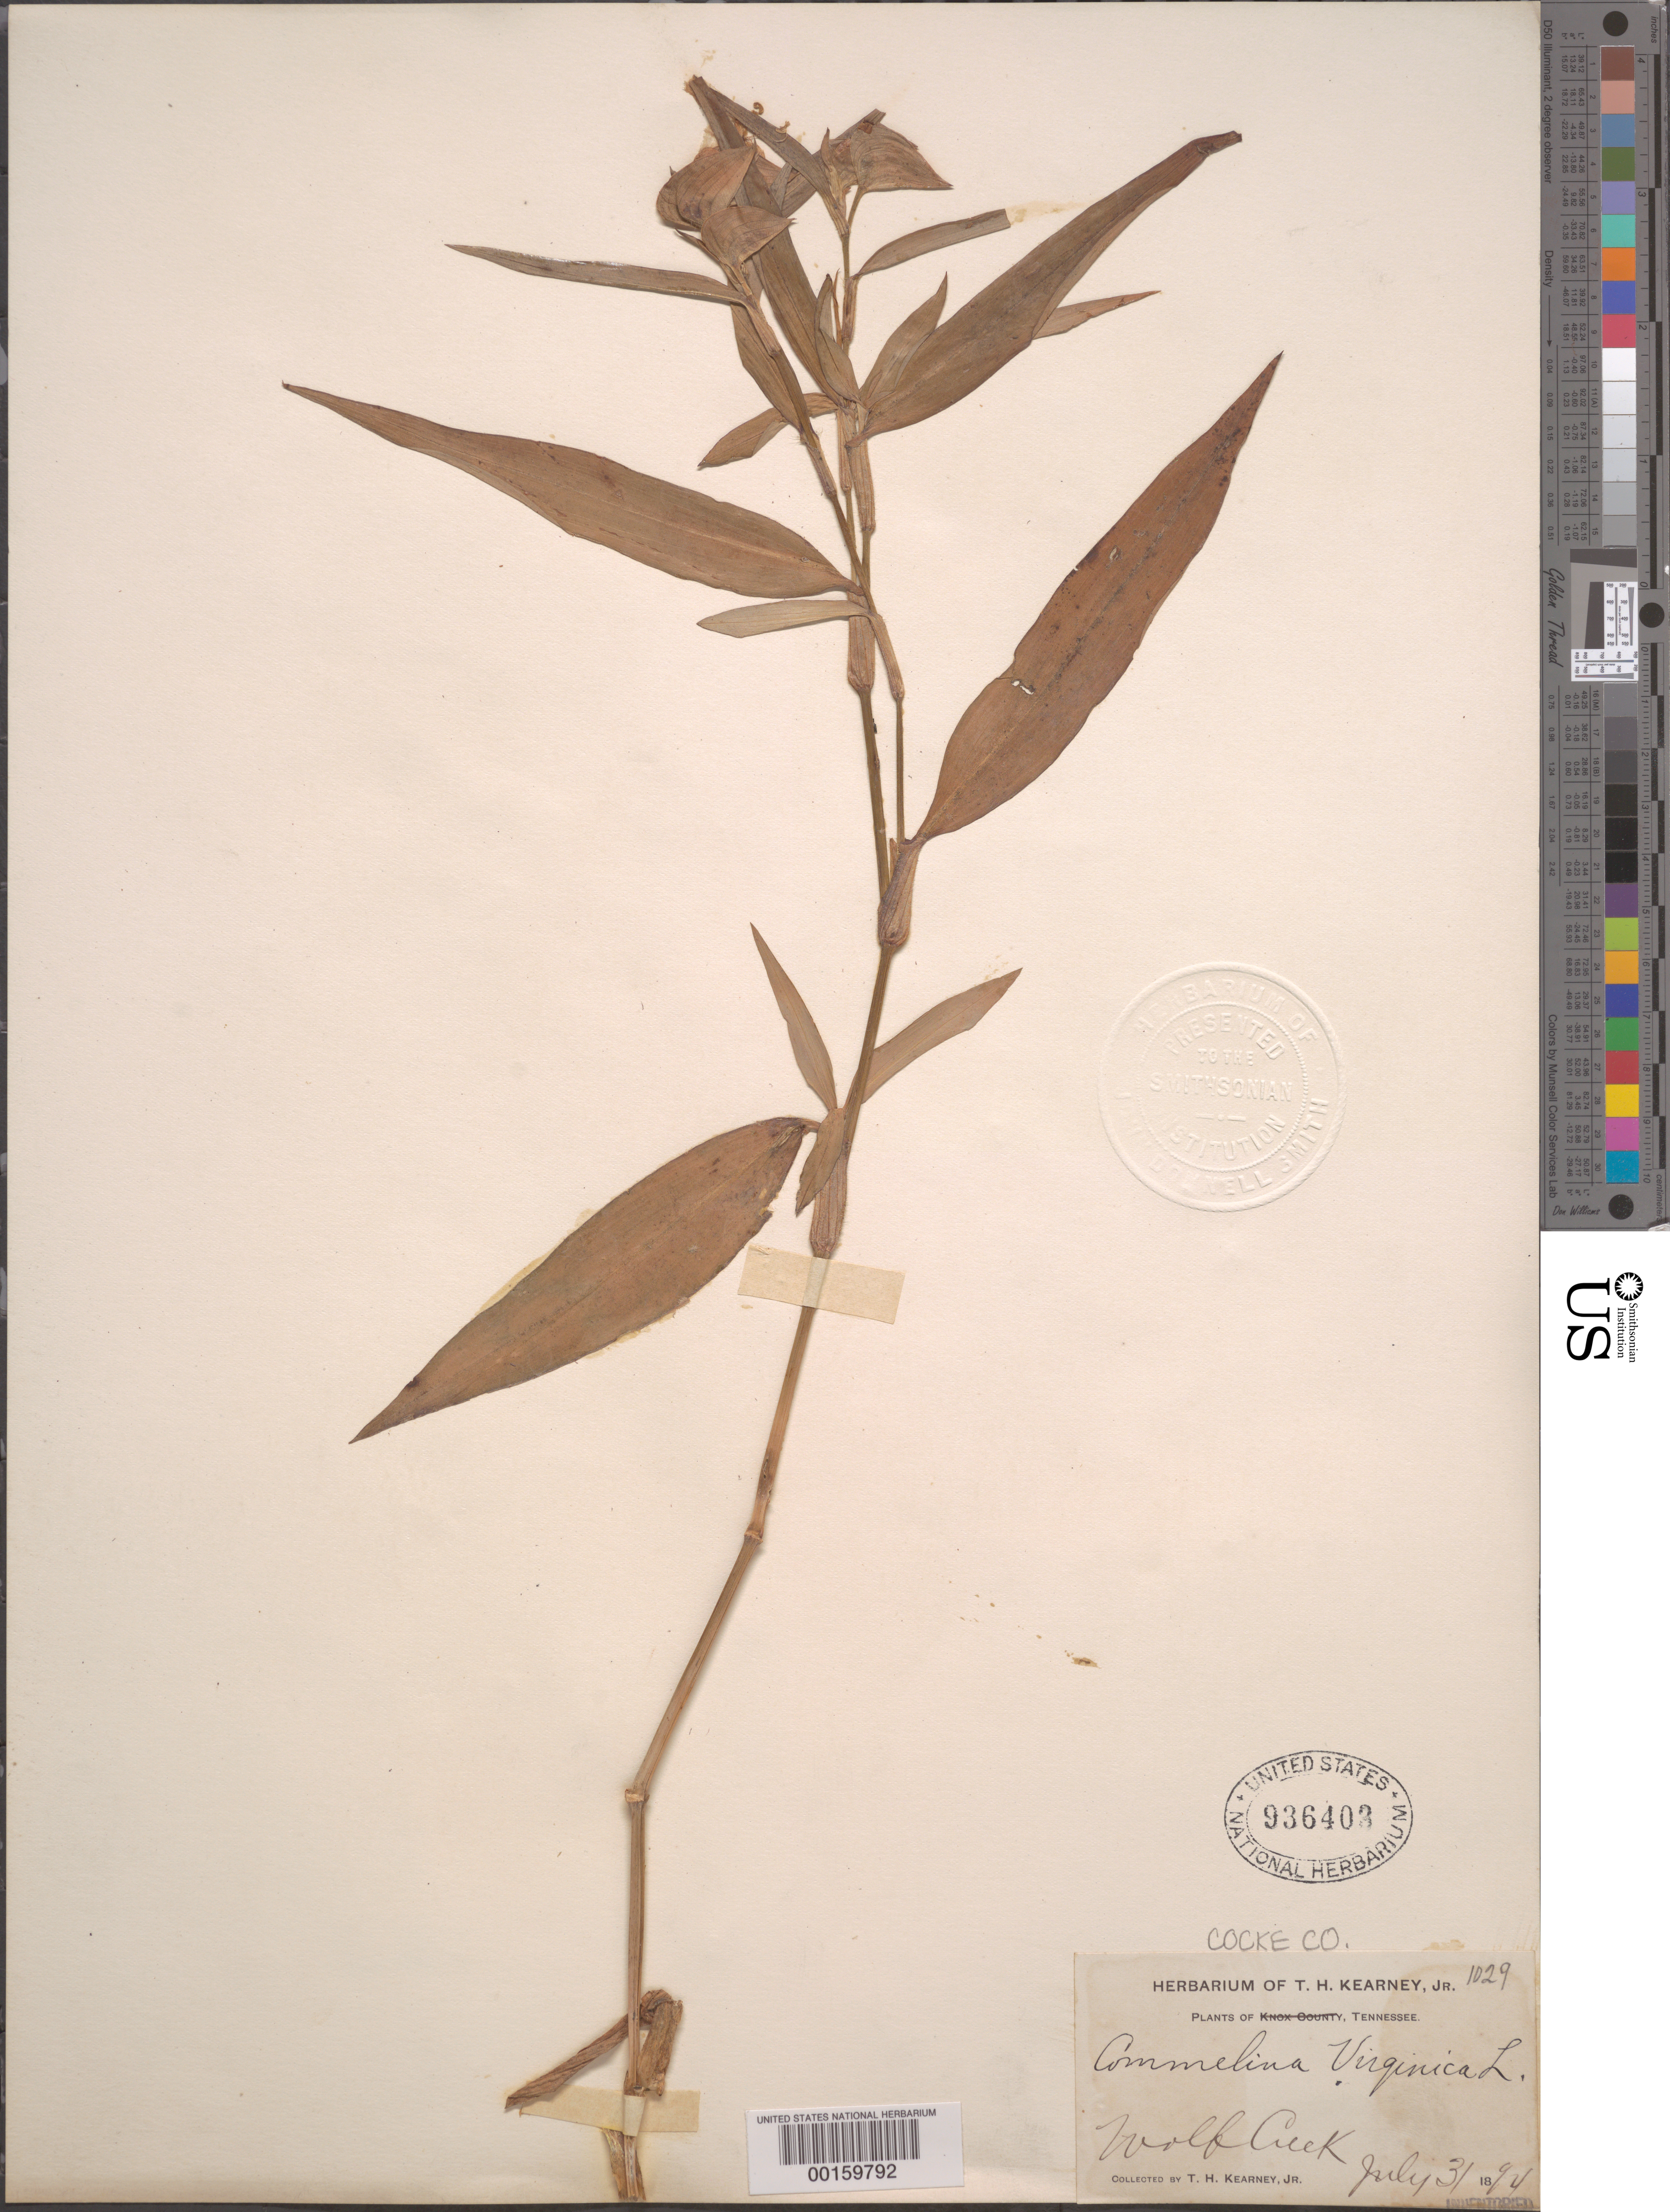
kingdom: Plantae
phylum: Tracheophyta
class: Liliopsida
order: Commelinales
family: Commelinaceae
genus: Commelina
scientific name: Commelina erecta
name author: L.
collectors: T. H. Kearney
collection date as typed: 31 Jul 1894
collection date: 1894-07-31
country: United States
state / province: Tennessee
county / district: Cocke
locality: Wolf creek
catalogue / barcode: US 936403